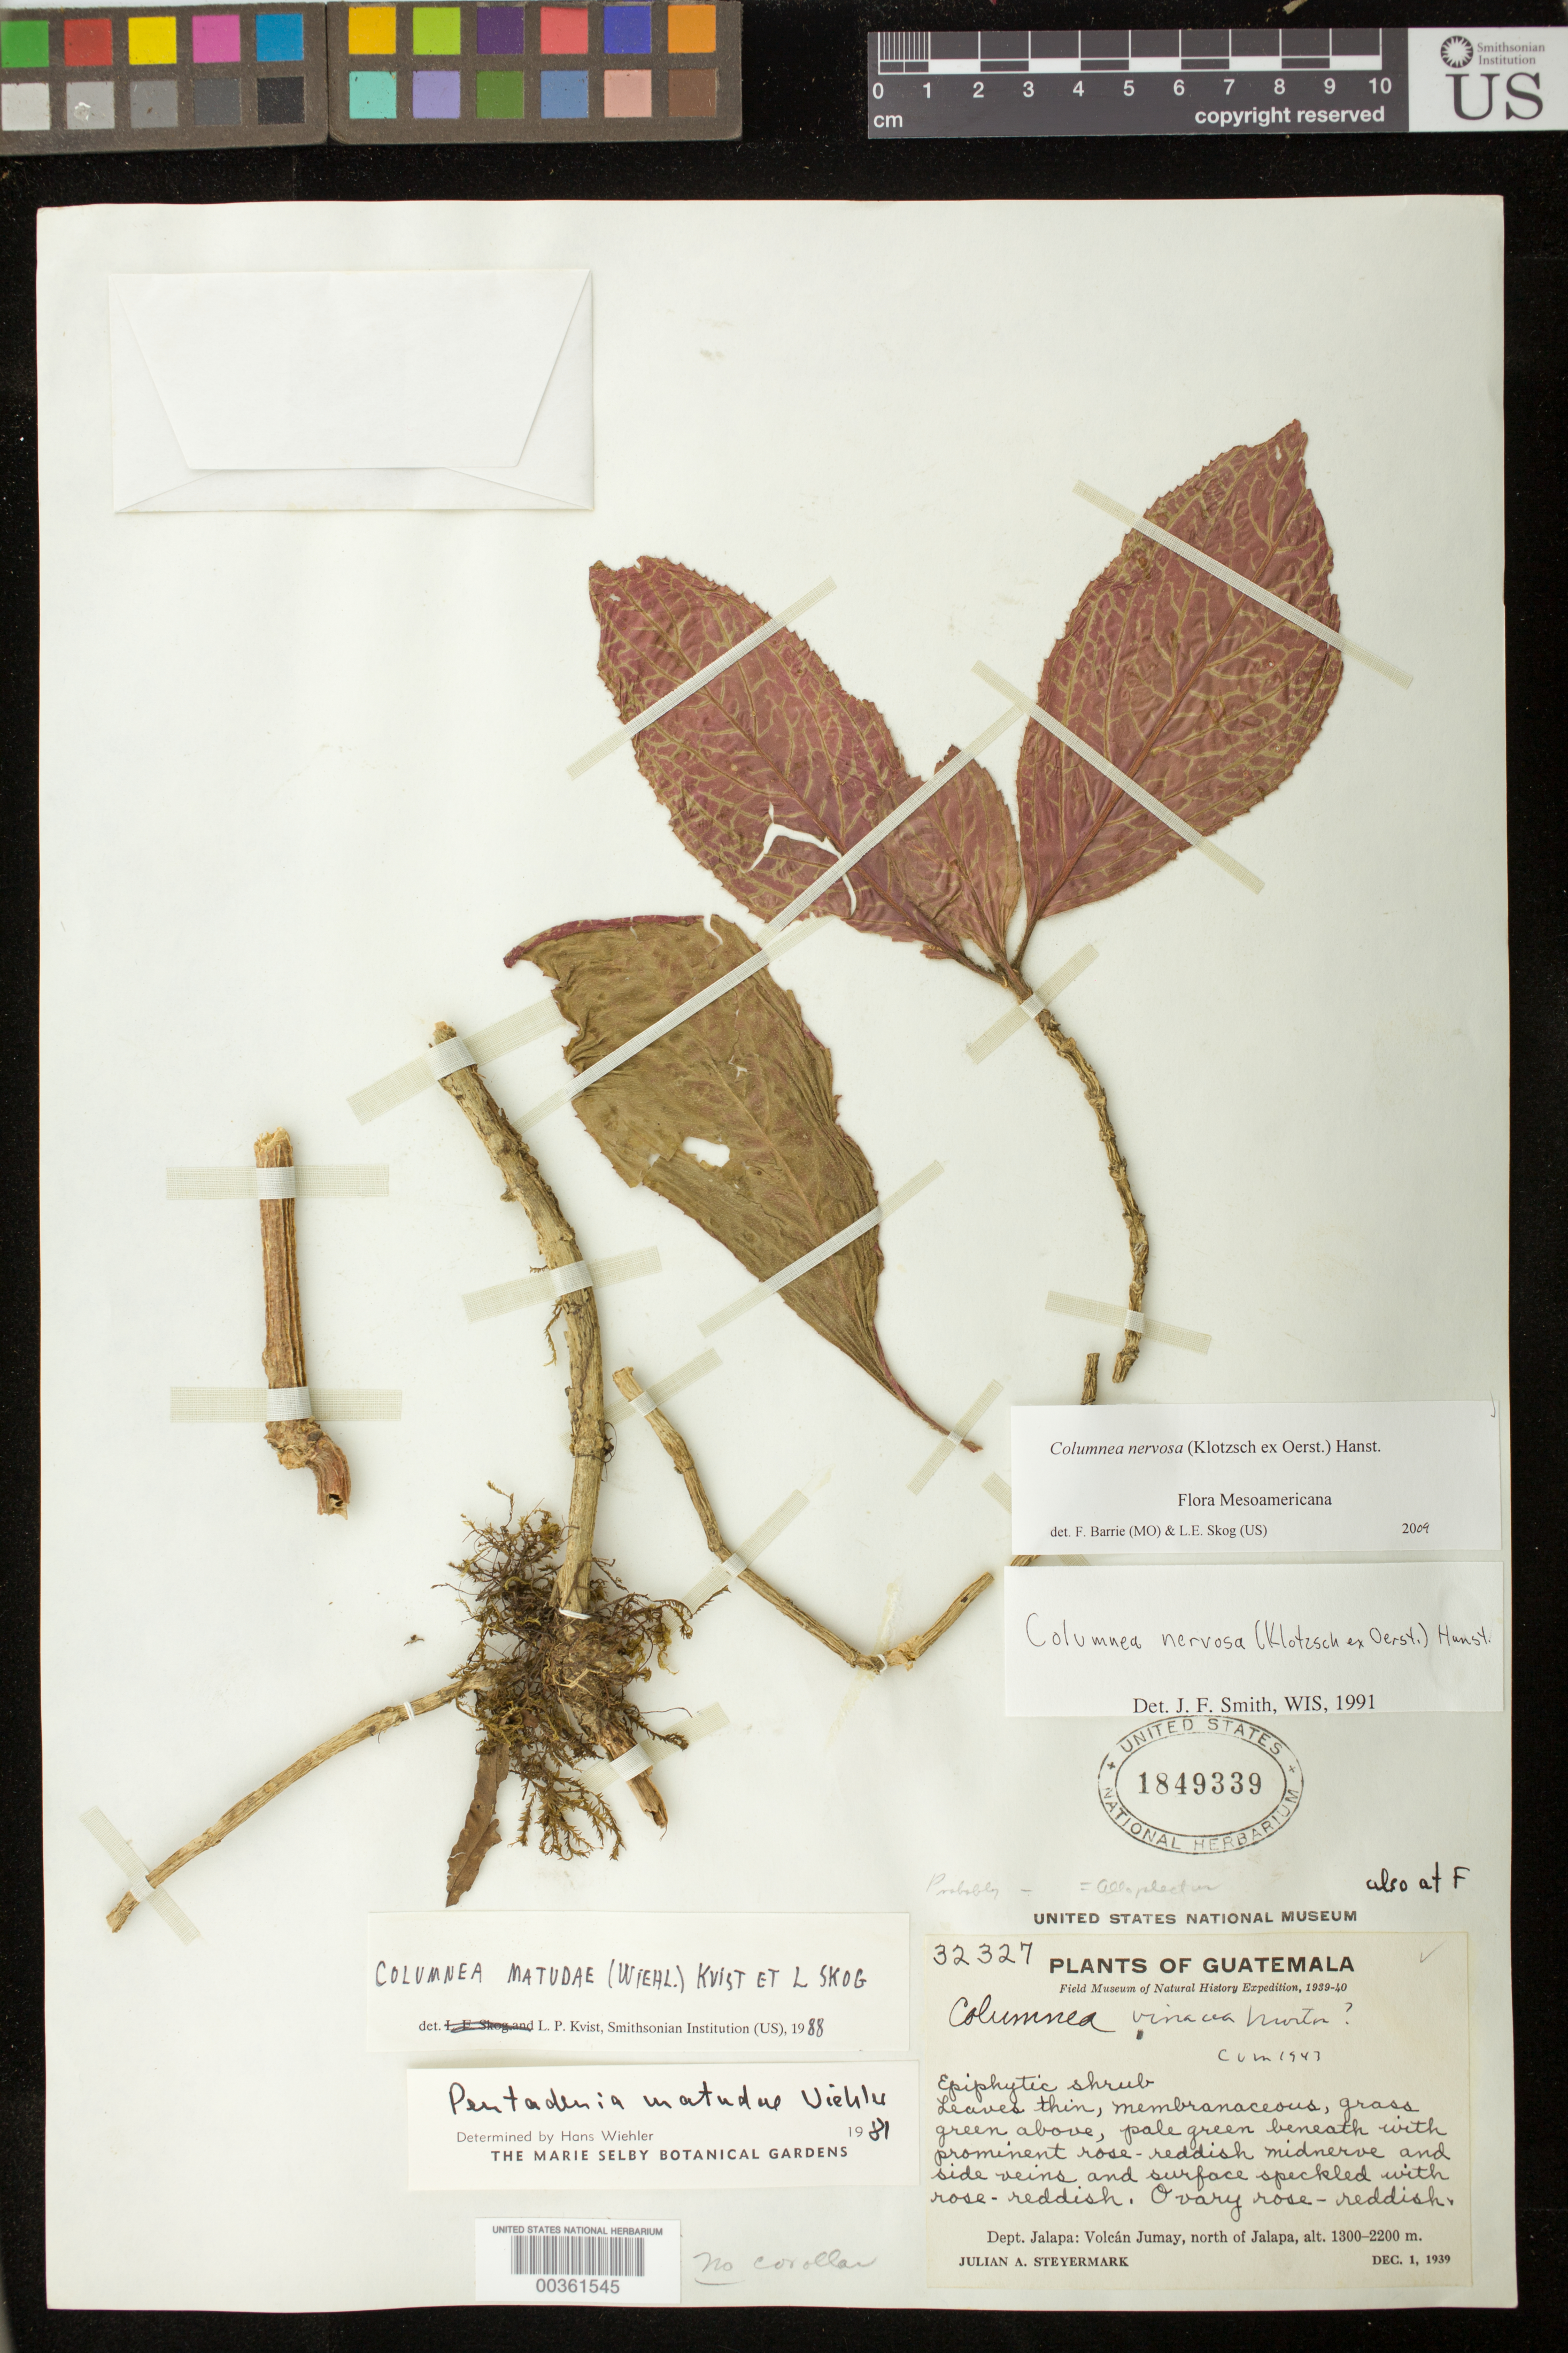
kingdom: Plantae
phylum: Tracheophyta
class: Magnoliopsida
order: Lamiales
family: Gesneriaceae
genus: Columnea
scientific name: Columnea nervosa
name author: (Klotzsch ex Oerst.) Hanst.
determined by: Barrie, F. R.; Skog, Laurence E.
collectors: J. Steyermark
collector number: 32327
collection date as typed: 01 Dec 1939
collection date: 1939-12-01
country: Guatemala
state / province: Jalapa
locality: Dept. Jalapa: Volcán Jumay, north of Jalapa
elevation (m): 1300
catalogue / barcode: US 1849339